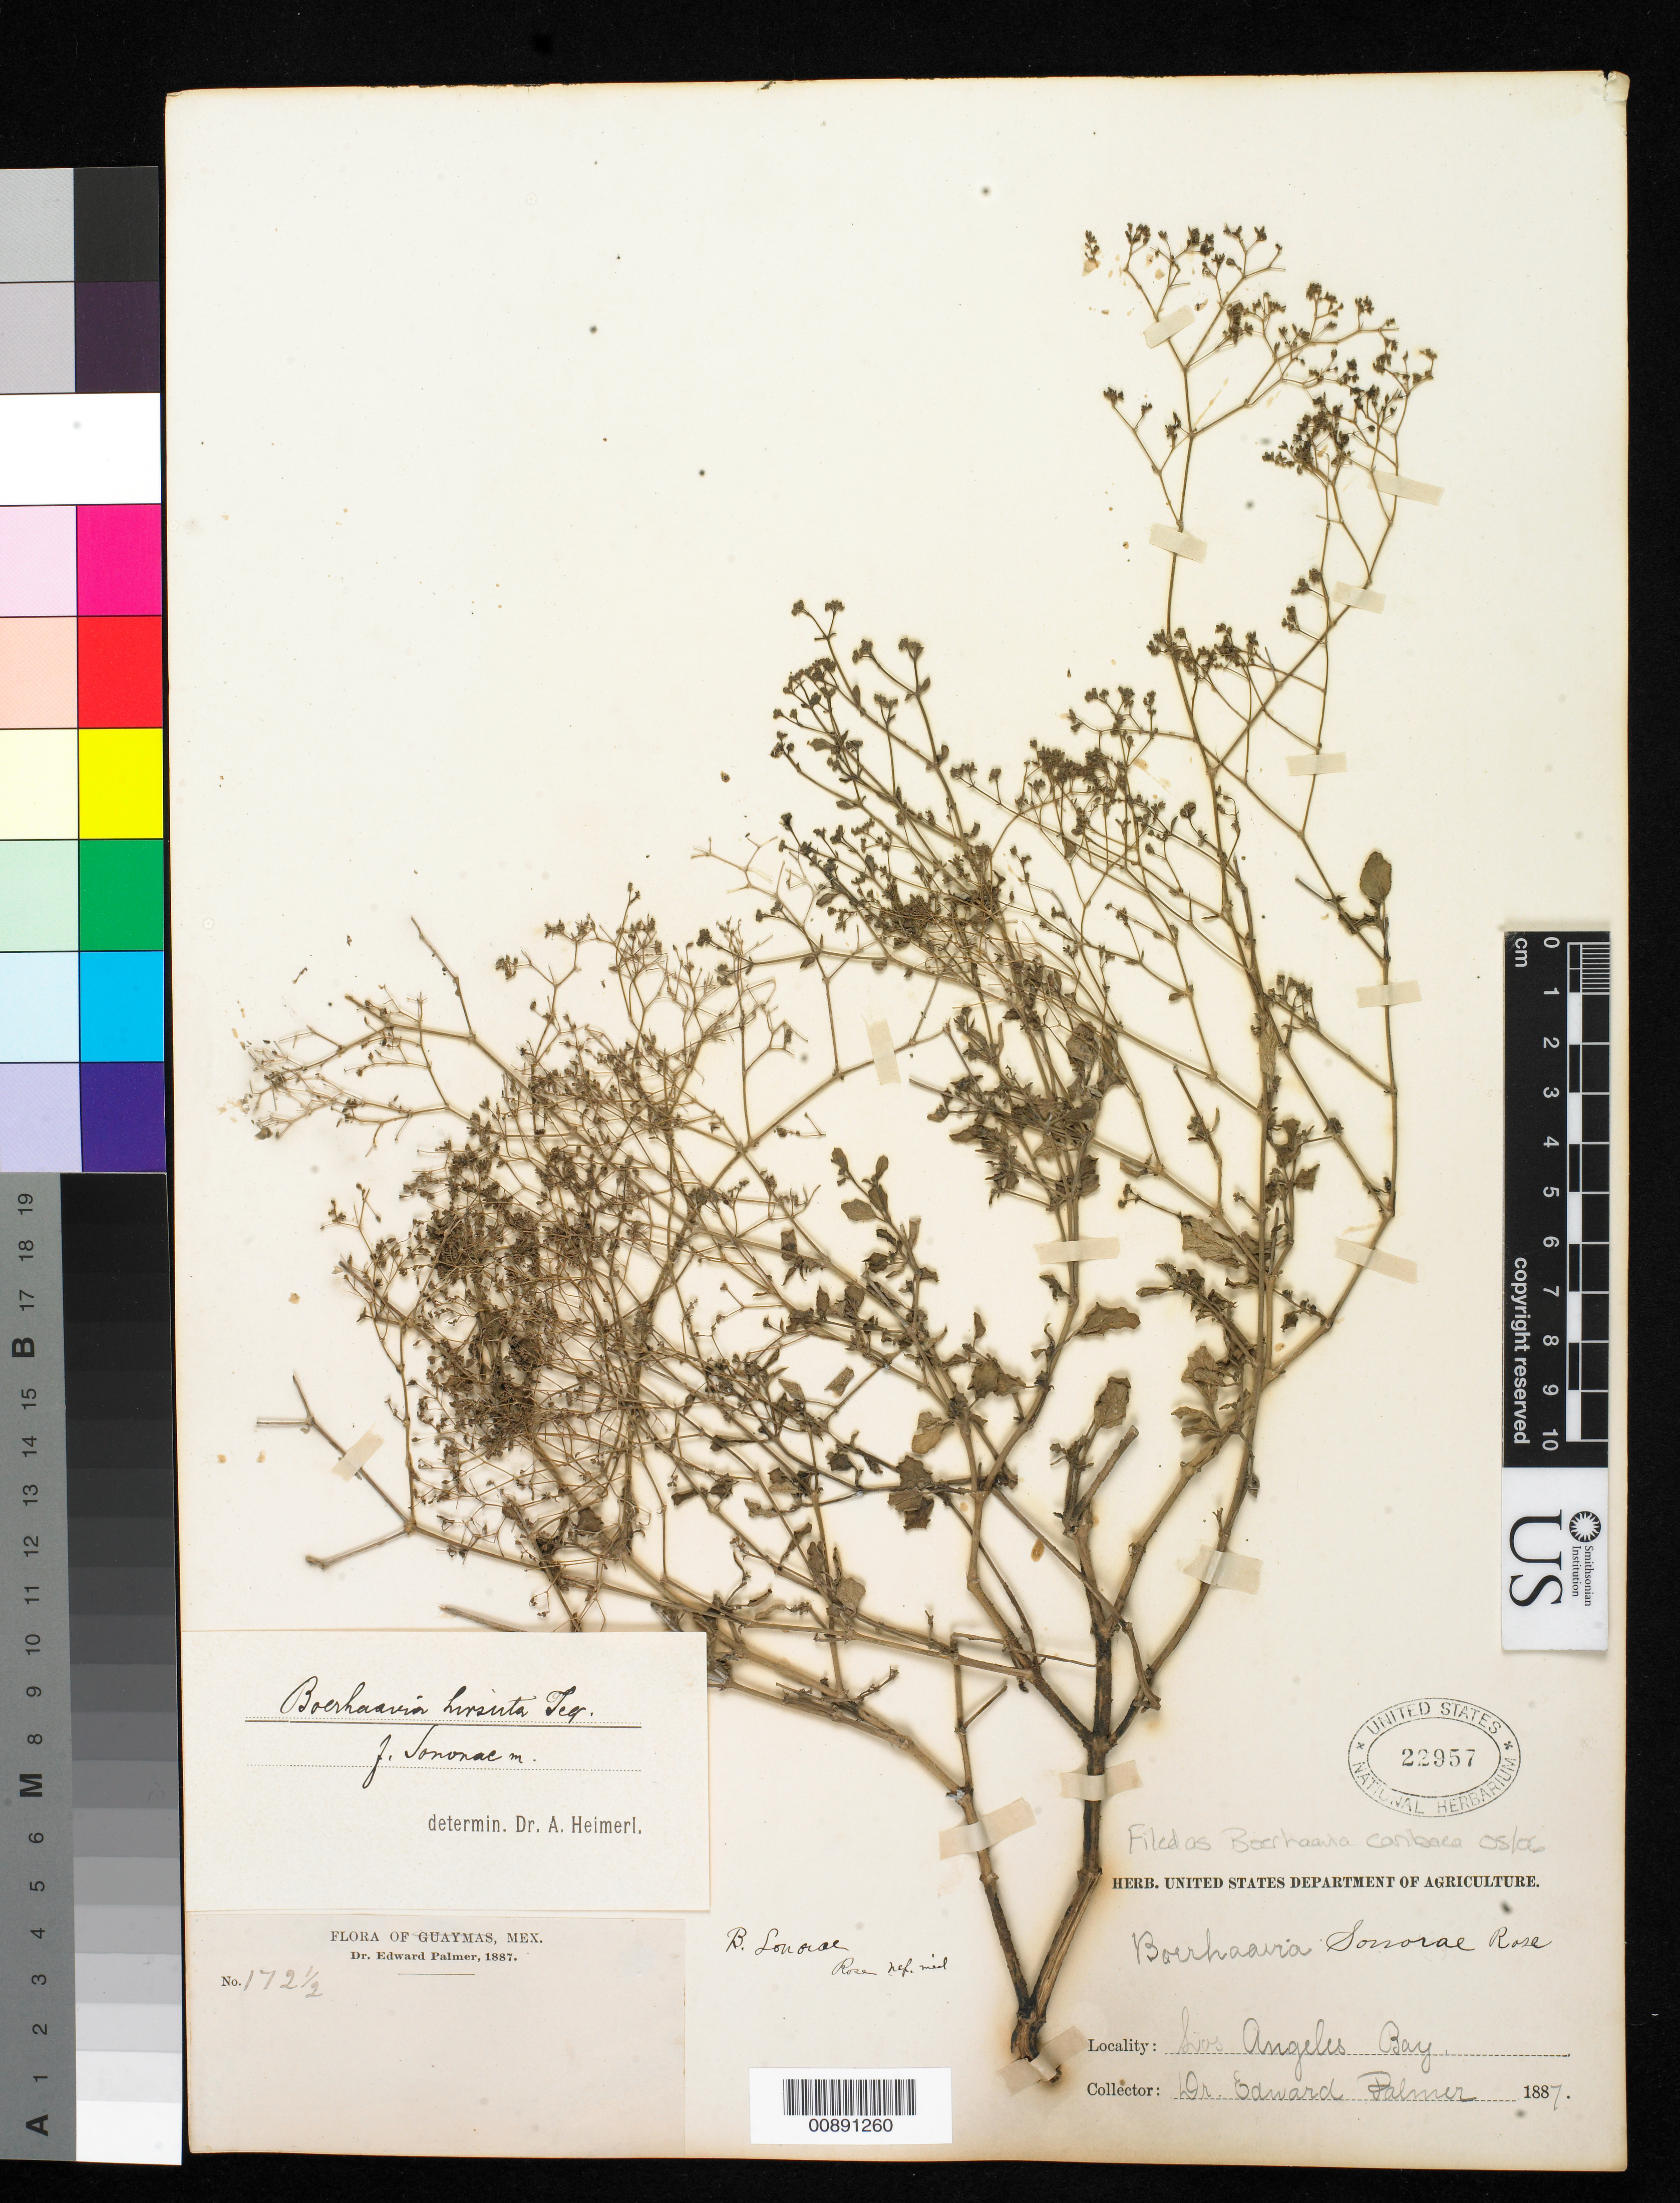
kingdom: Plantae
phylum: Tracheophyta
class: Magnoliopsida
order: Caryophyllales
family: Nyctaginaceae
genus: Boerhavia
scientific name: Boerhavia caribaea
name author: Jacq.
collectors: E. Palmer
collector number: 172½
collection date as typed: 1887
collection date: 1887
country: Mexico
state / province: Baja California Norte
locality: Los Angeles Bay, Baja California.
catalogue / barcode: US 22957